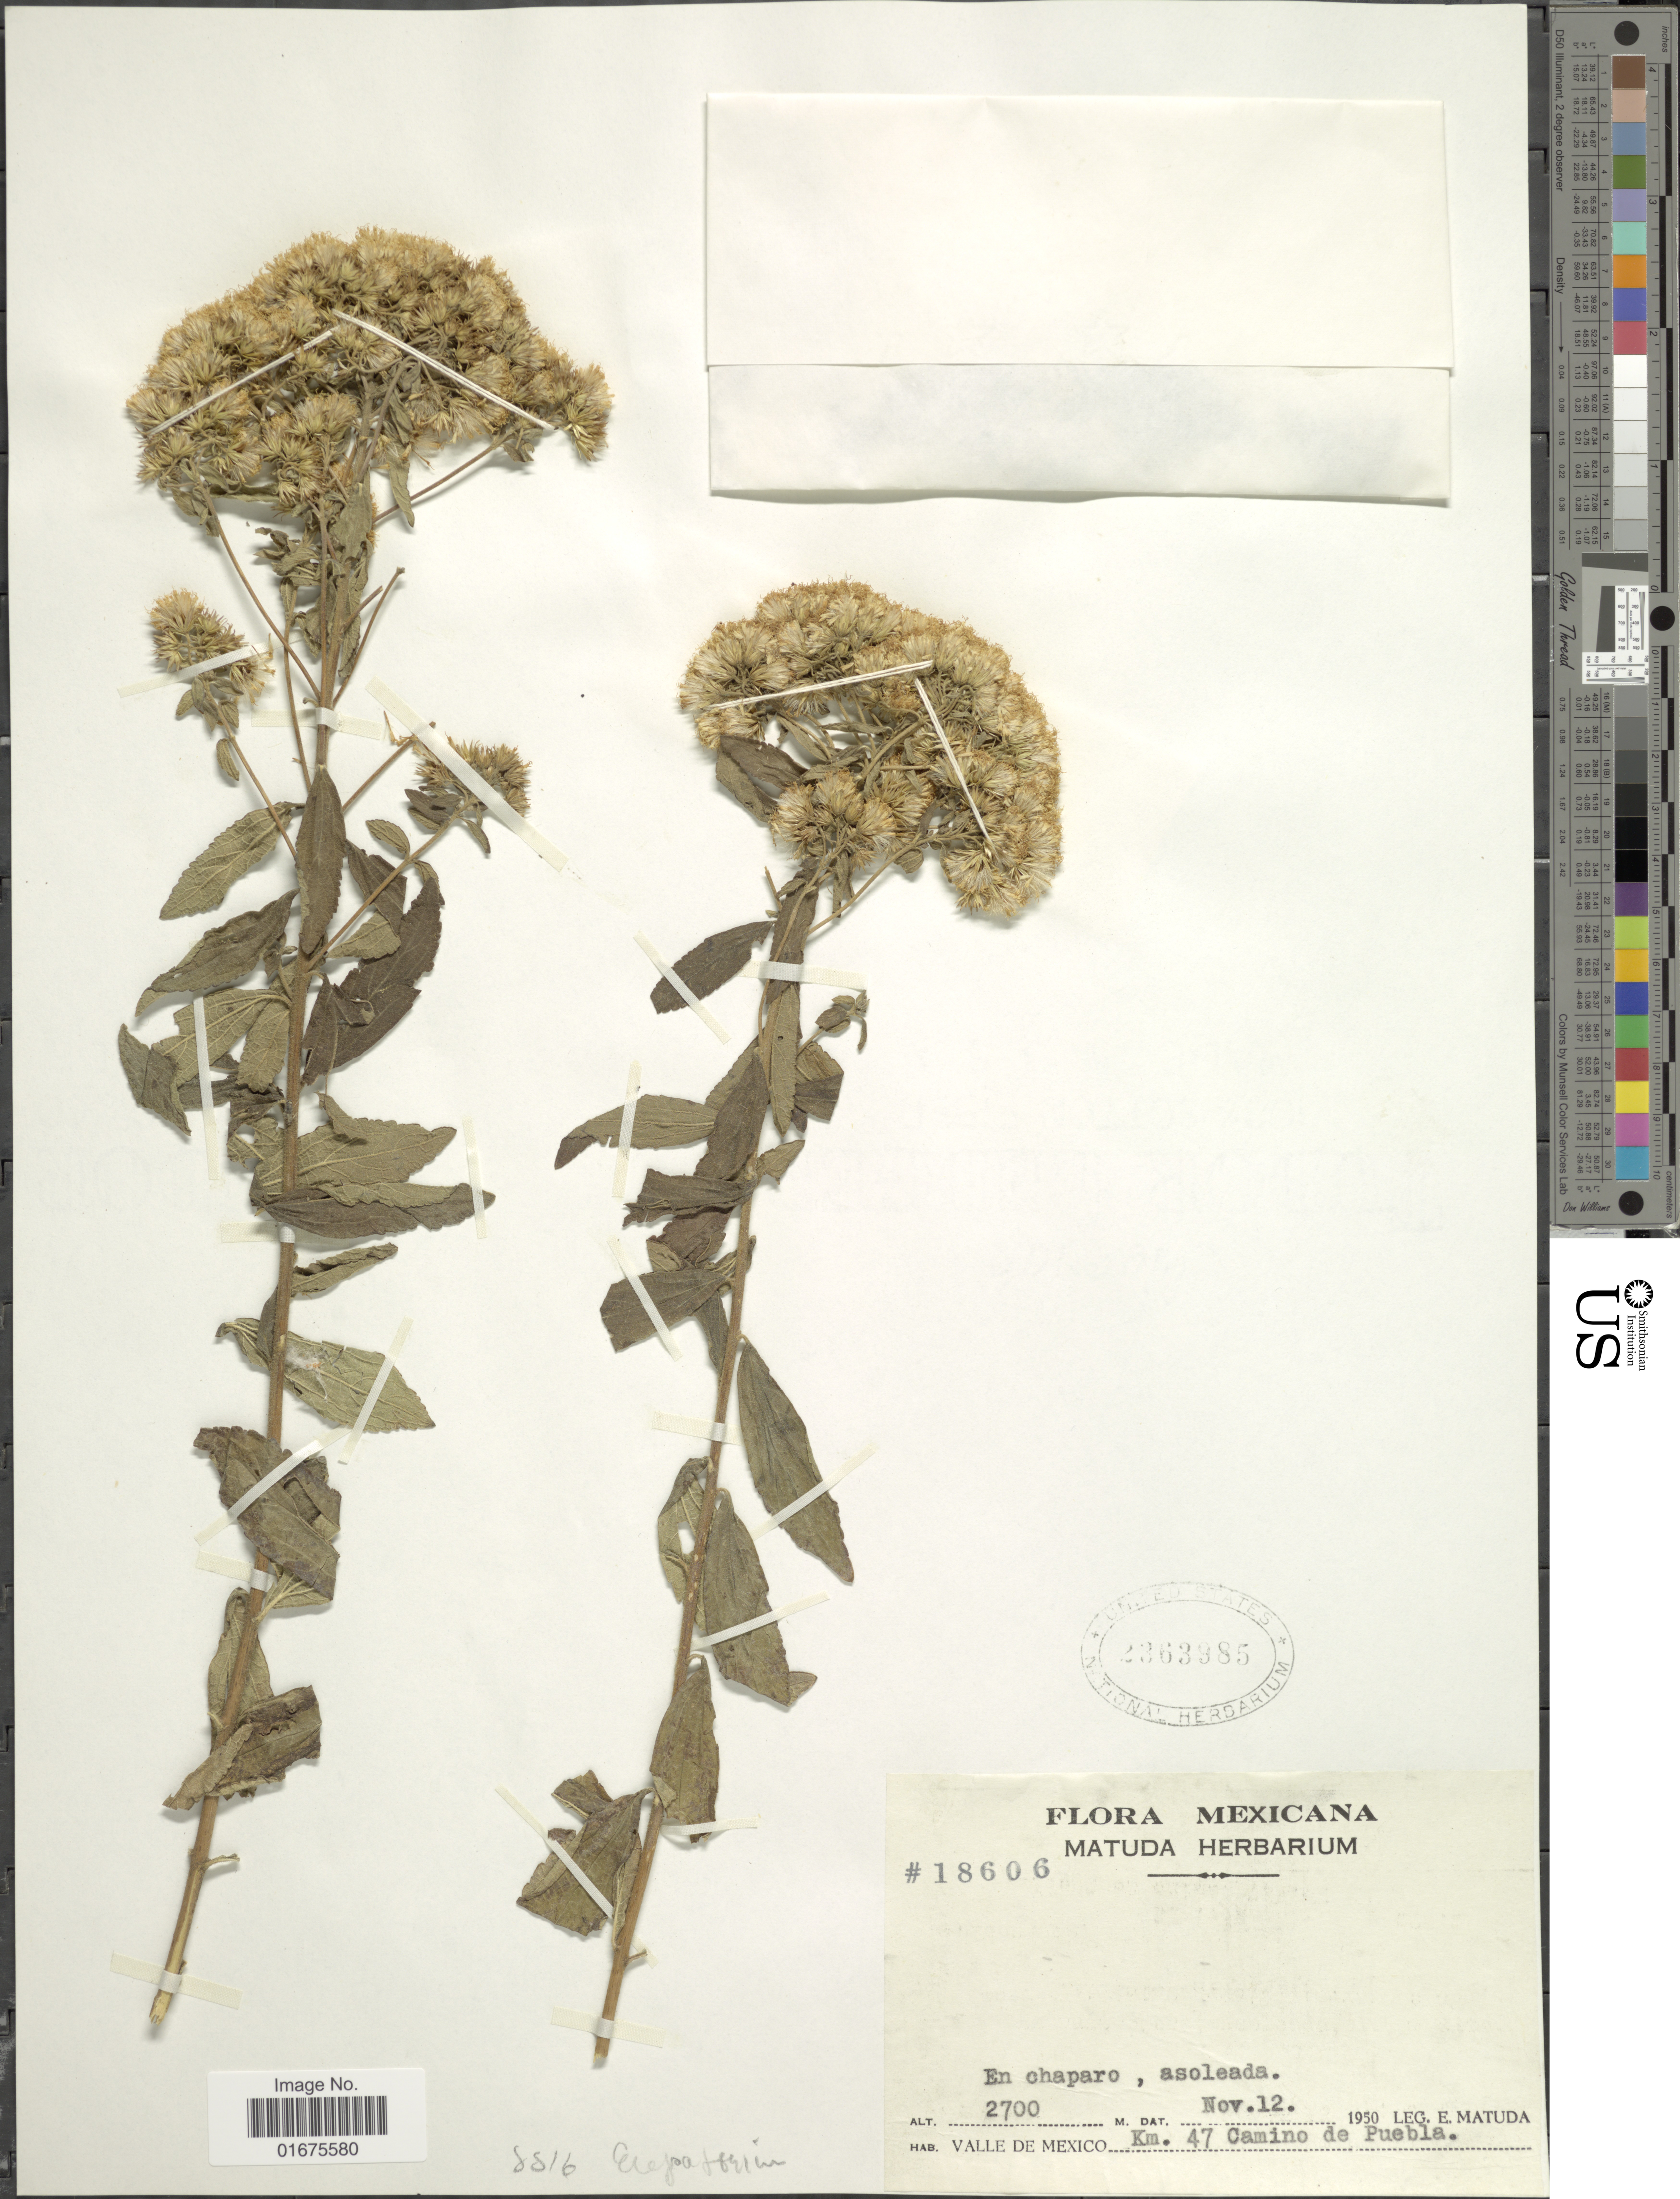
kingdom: Plantae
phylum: Tracheophyta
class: Magnoliopsida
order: Asterales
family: Asteraceae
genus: Ageratina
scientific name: Ageratina brevipes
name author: (DC.) R.M. King & H. Rob.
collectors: E. Matuda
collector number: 18606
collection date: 1950-11-12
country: Mexico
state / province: Puebla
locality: Valle de Mexico, km. 47 Camino de Puebla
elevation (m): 2700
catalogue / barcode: US 2363985